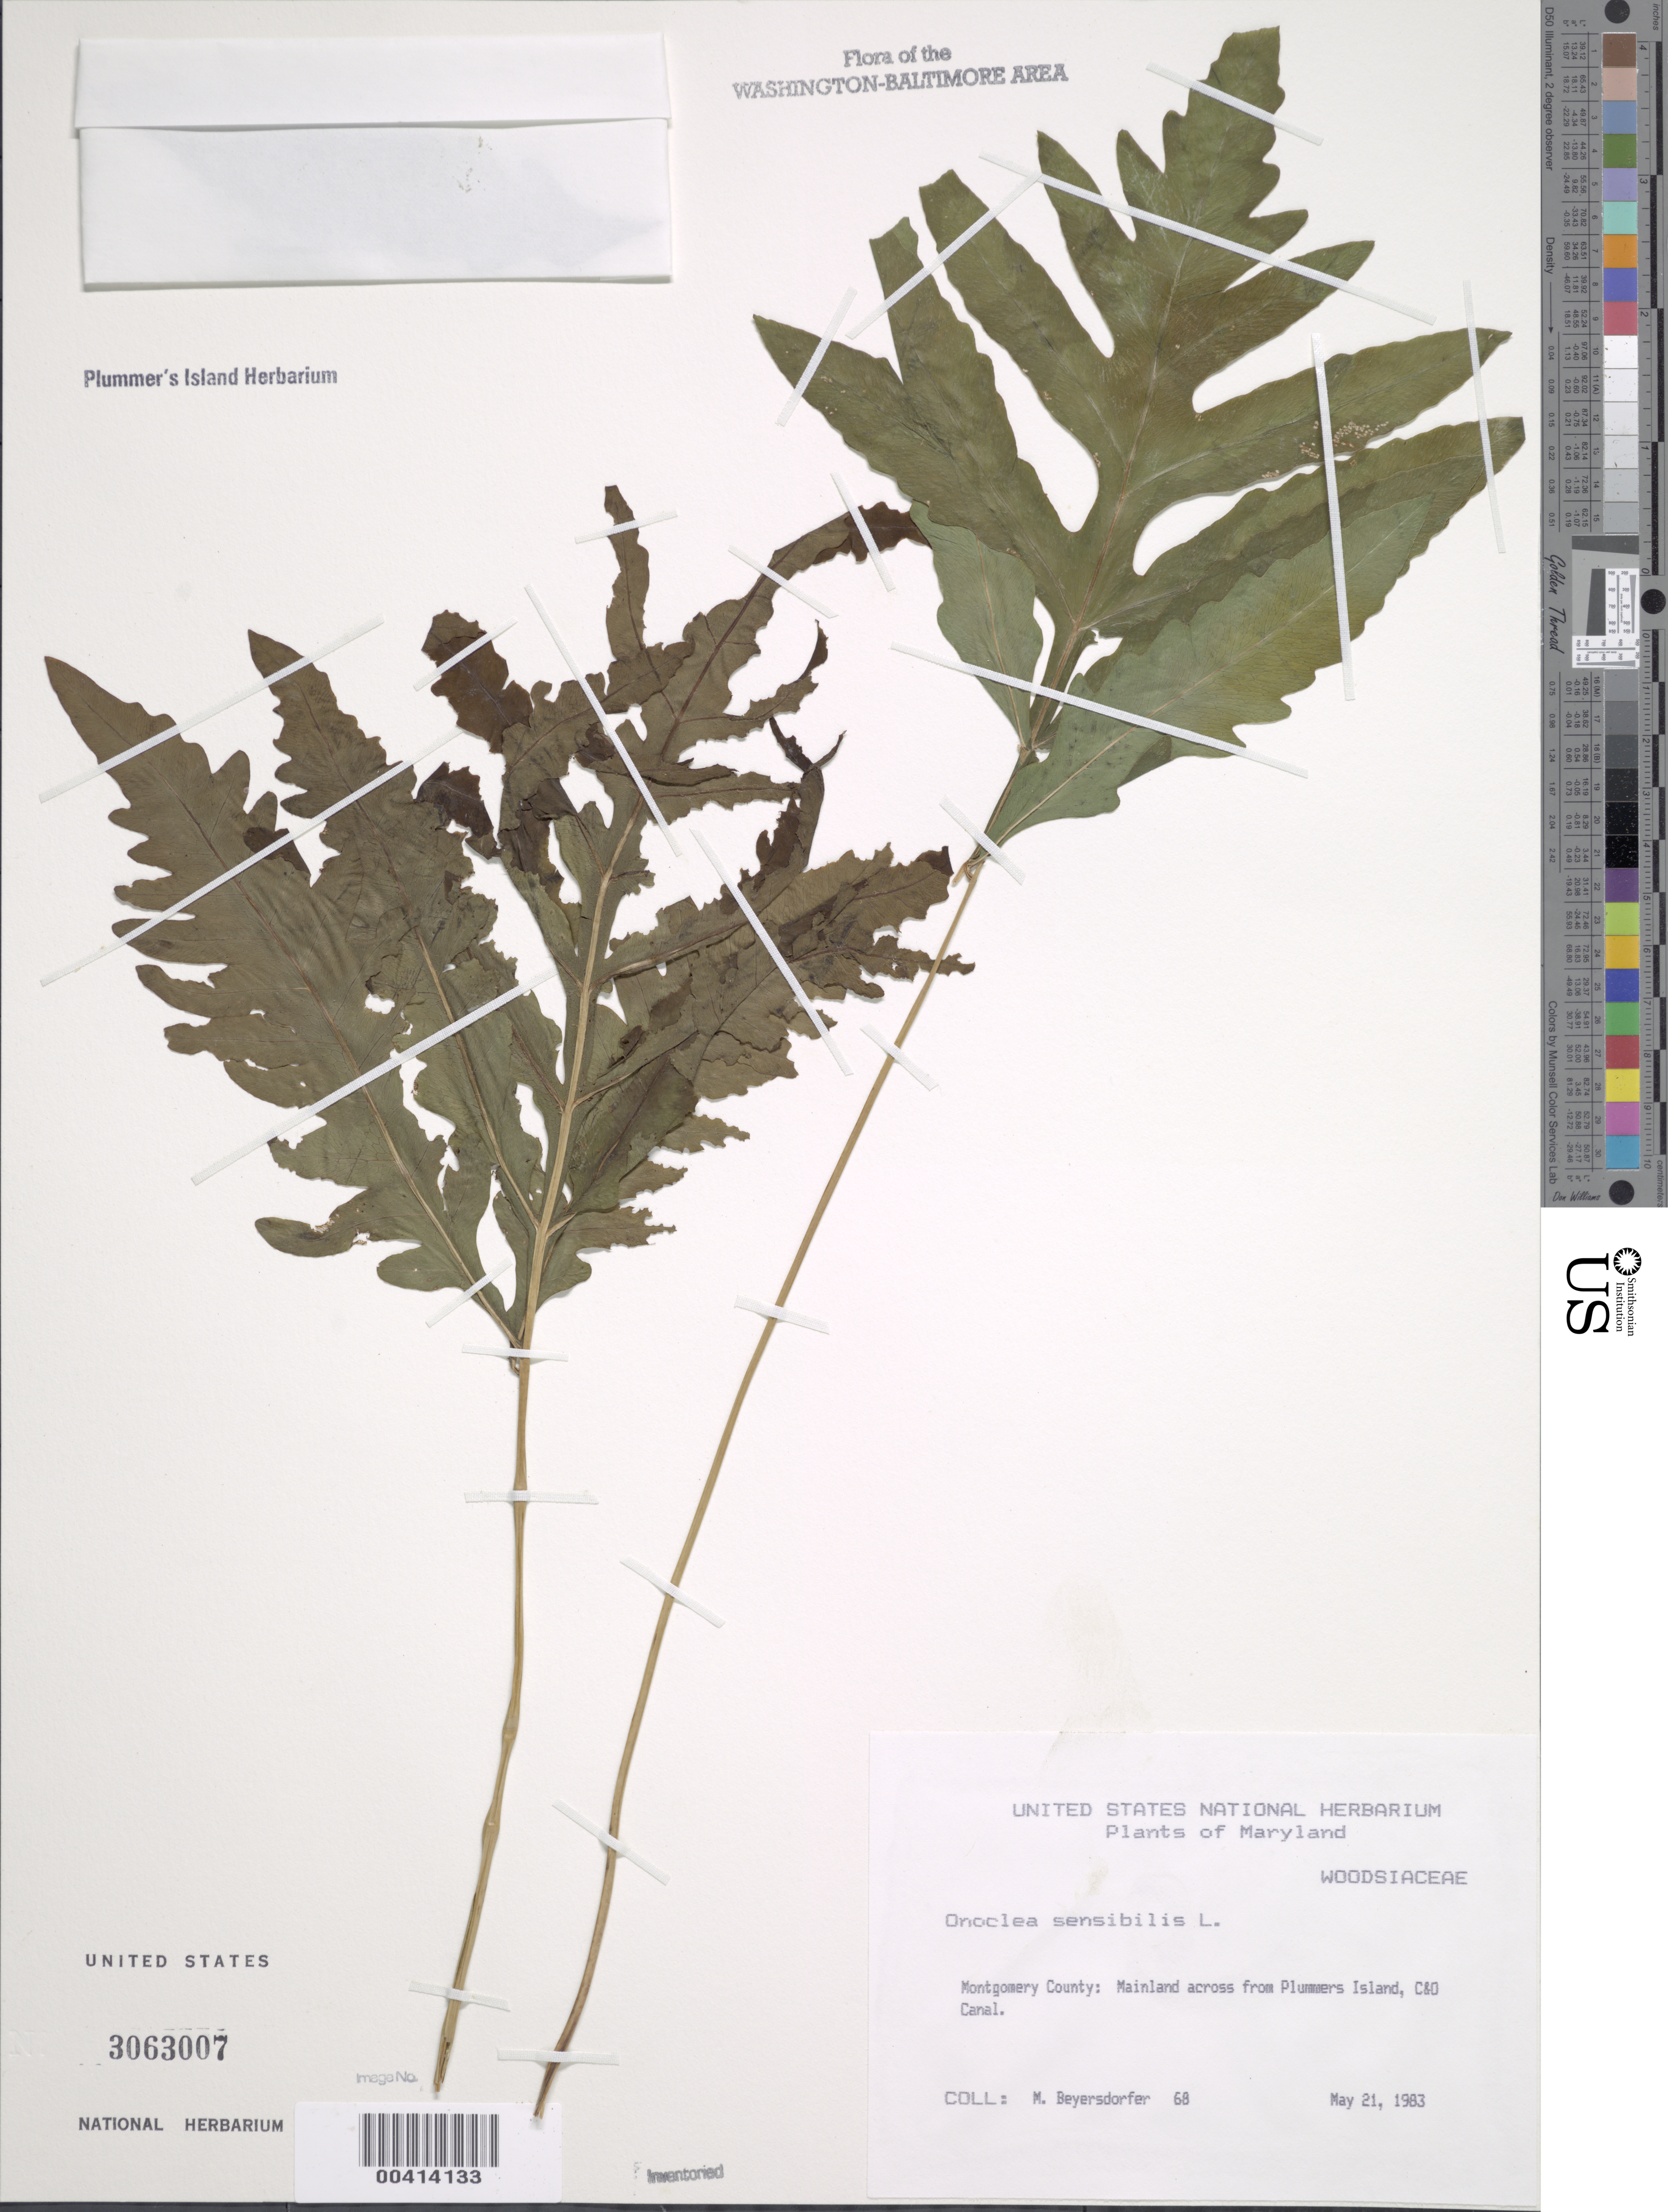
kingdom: Plantae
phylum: Tracheophyta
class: Polypodiopsida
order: Polypodiales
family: Onocleaceae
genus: Onoclea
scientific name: Onoclea sensibilis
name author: L.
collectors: M. Beyersdorfer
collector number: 68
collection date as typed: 21 May 1983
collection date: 1983-05-21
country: United States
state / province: Maryland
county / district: Montgomery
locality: Plummer's Island; Mainland across from Plummers Island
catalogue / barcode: US 3063007